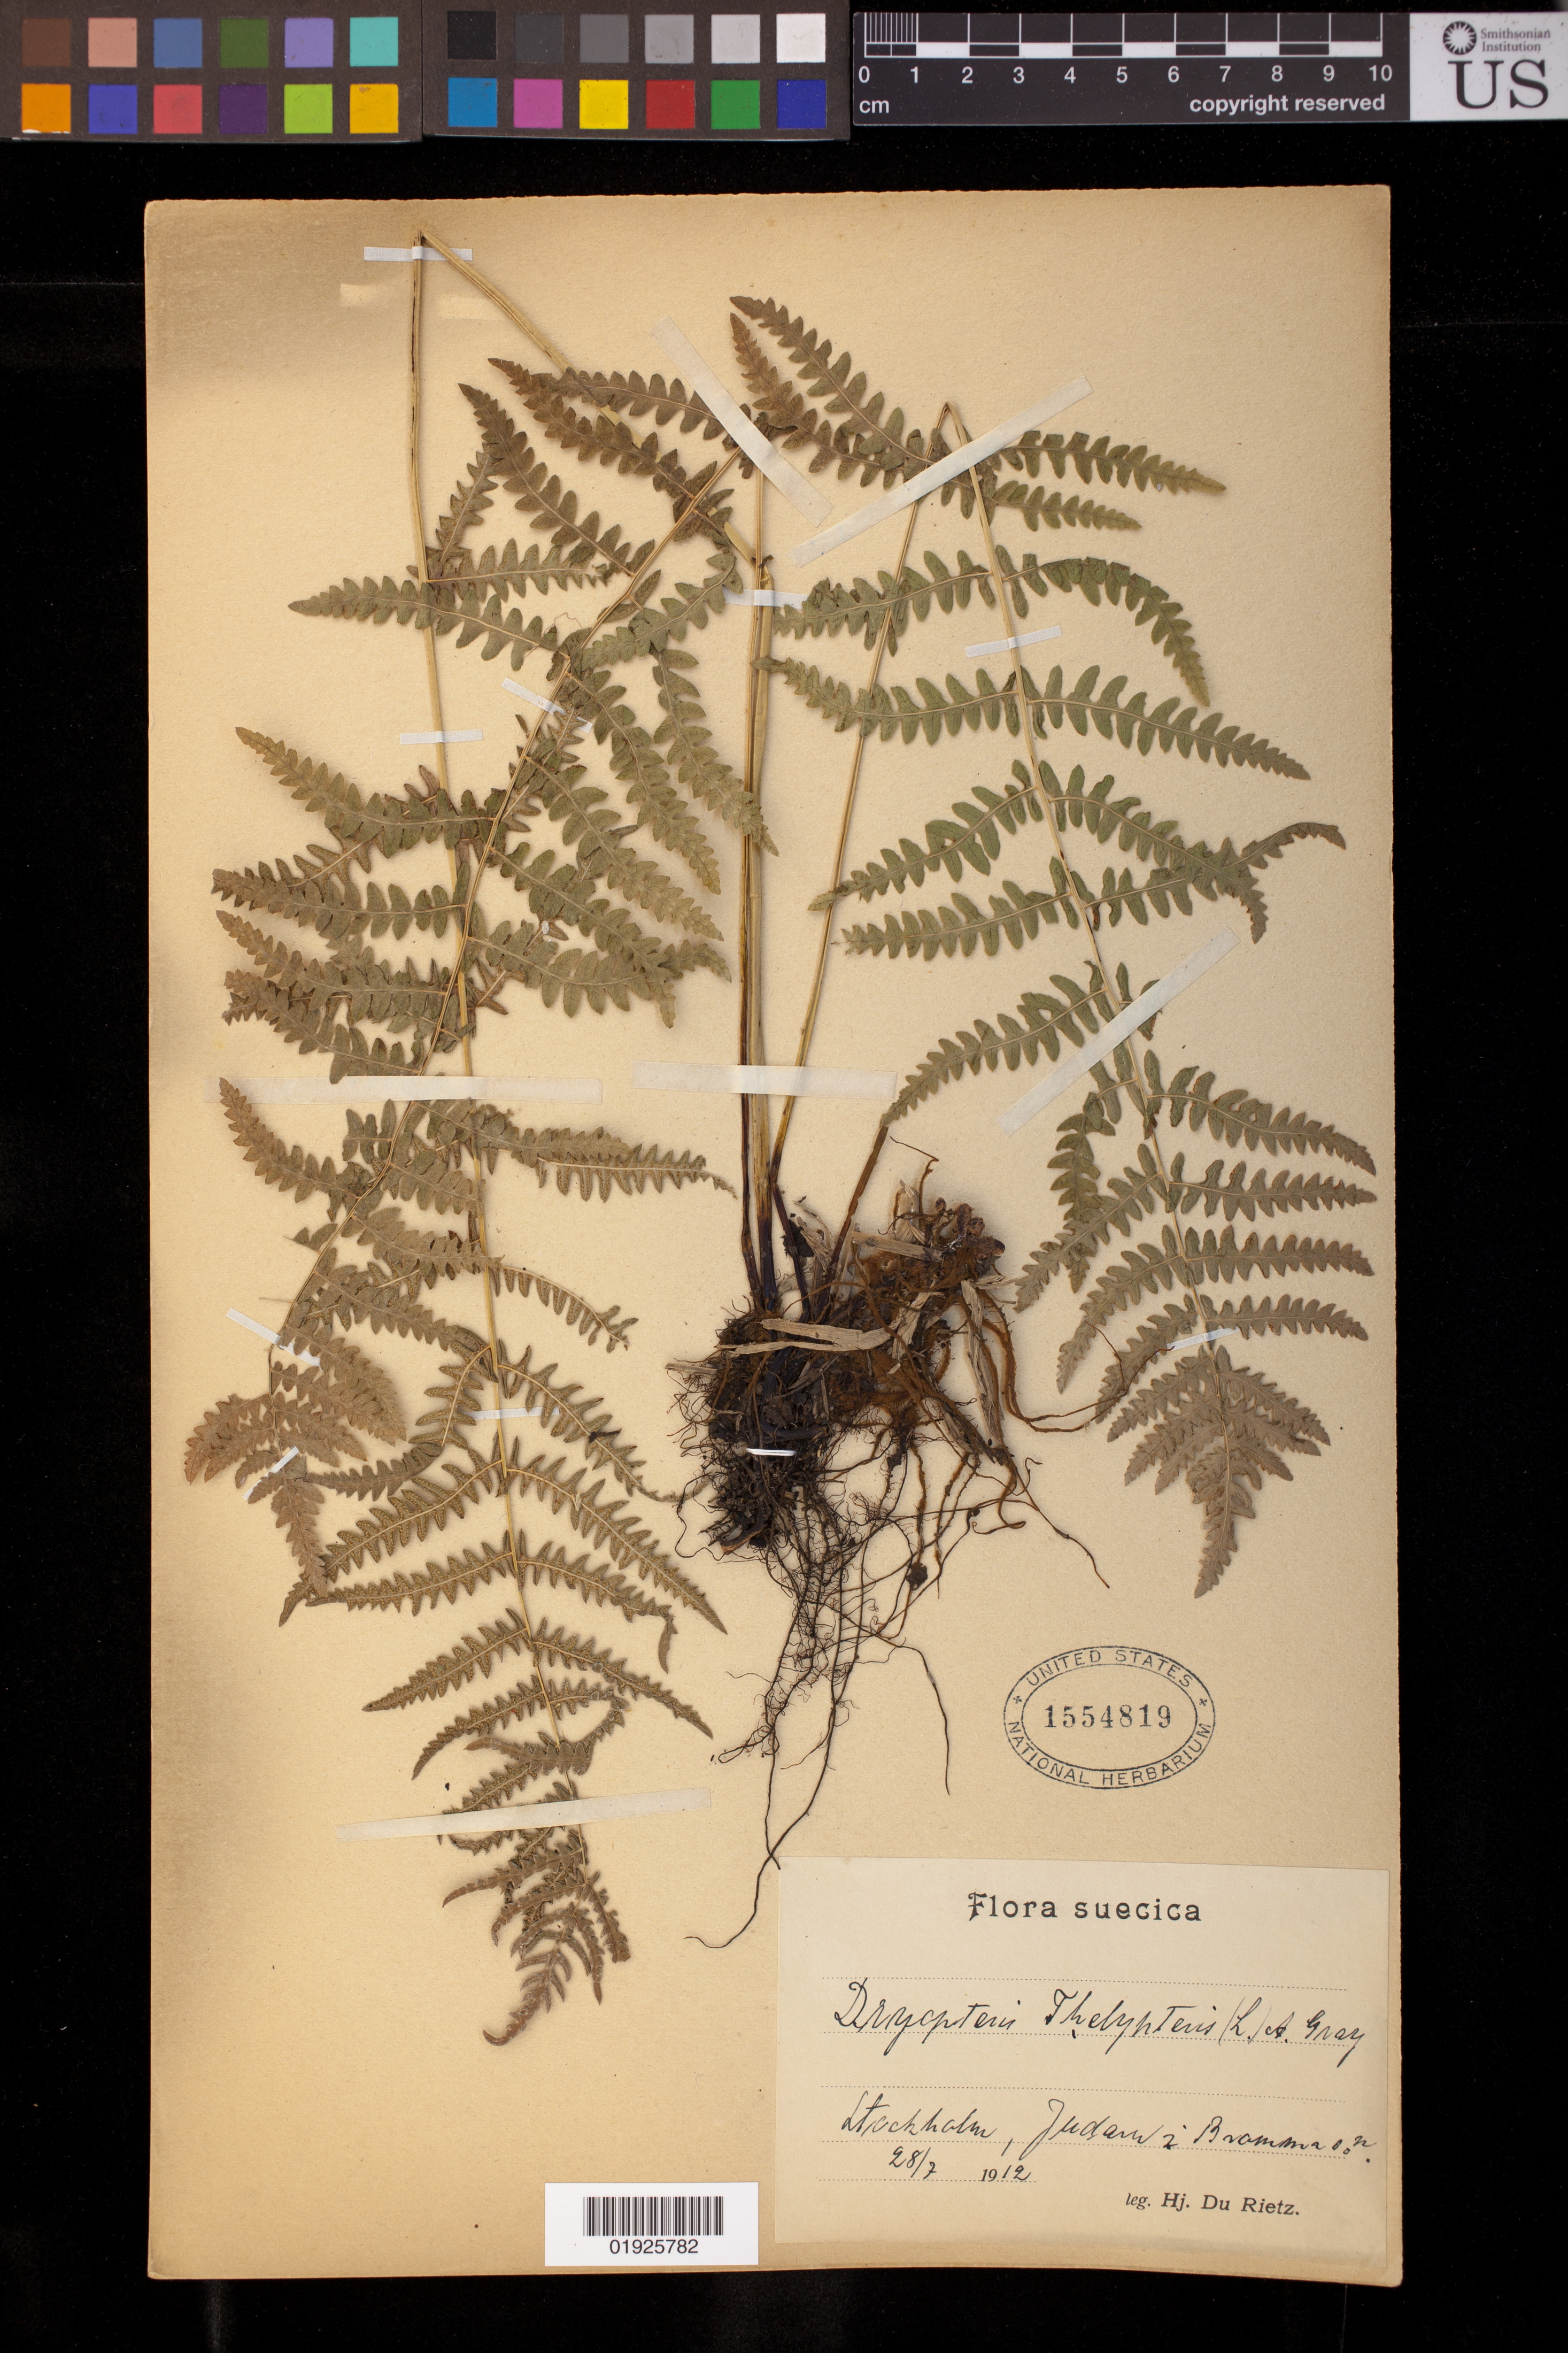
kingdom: Plantae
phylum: Tracheophyta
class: Polypodiopsida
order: Polypodiales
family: Thelypteridaceae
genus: Thelypteris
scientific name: Thelypteris palustris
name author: (Salisb.) Schott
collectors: H. Du Rietz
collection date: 1912-07-28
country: Sweden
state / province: Stockholm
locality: Judarn; Bromma.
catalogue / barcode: US 1554819